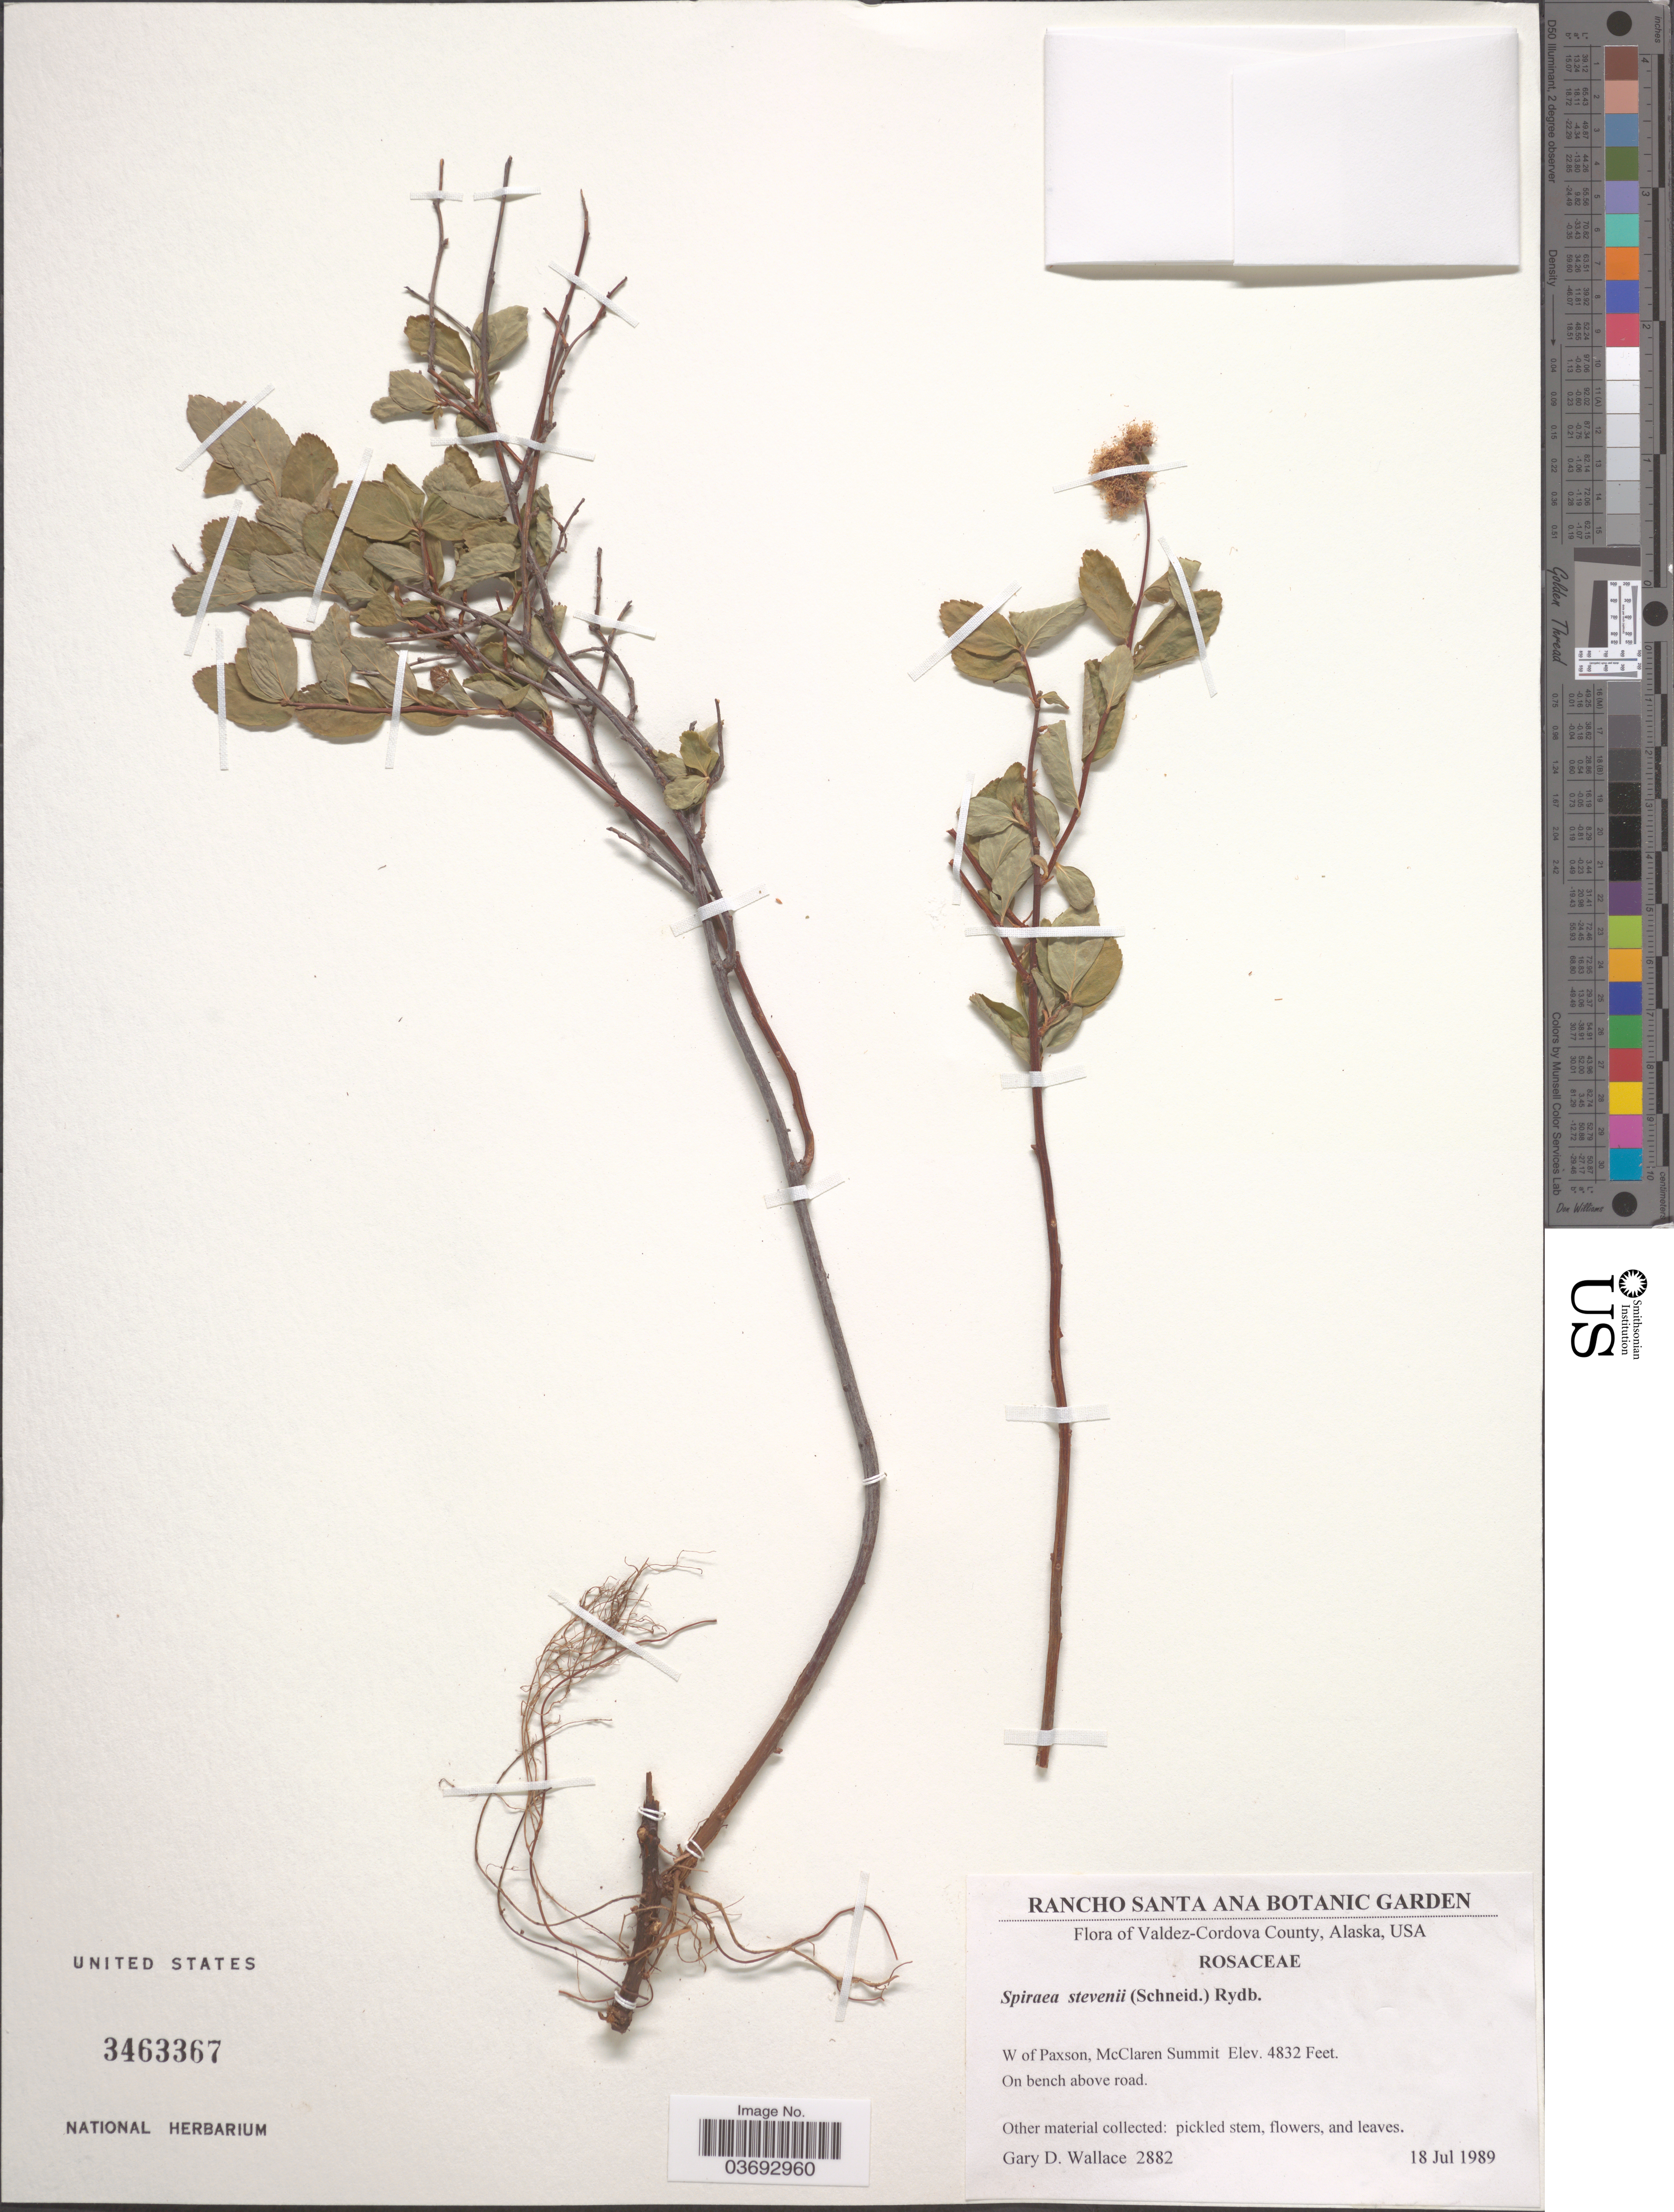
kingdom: Plantae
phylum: Tracheophyta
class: Magnoliopsida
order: Rosales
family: Rosaceae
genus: Spiraea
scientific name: Spiraea stevenii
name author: (C.K. Schneid.) Rydb.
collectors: G. D. Wallace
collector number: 2882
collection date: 1989-02-18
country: United States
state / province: Alaska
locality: Valdez-Cordova County. W of Paxson, McClaren Summit. On bench above road.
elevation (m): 1473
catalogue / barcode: US 3463367